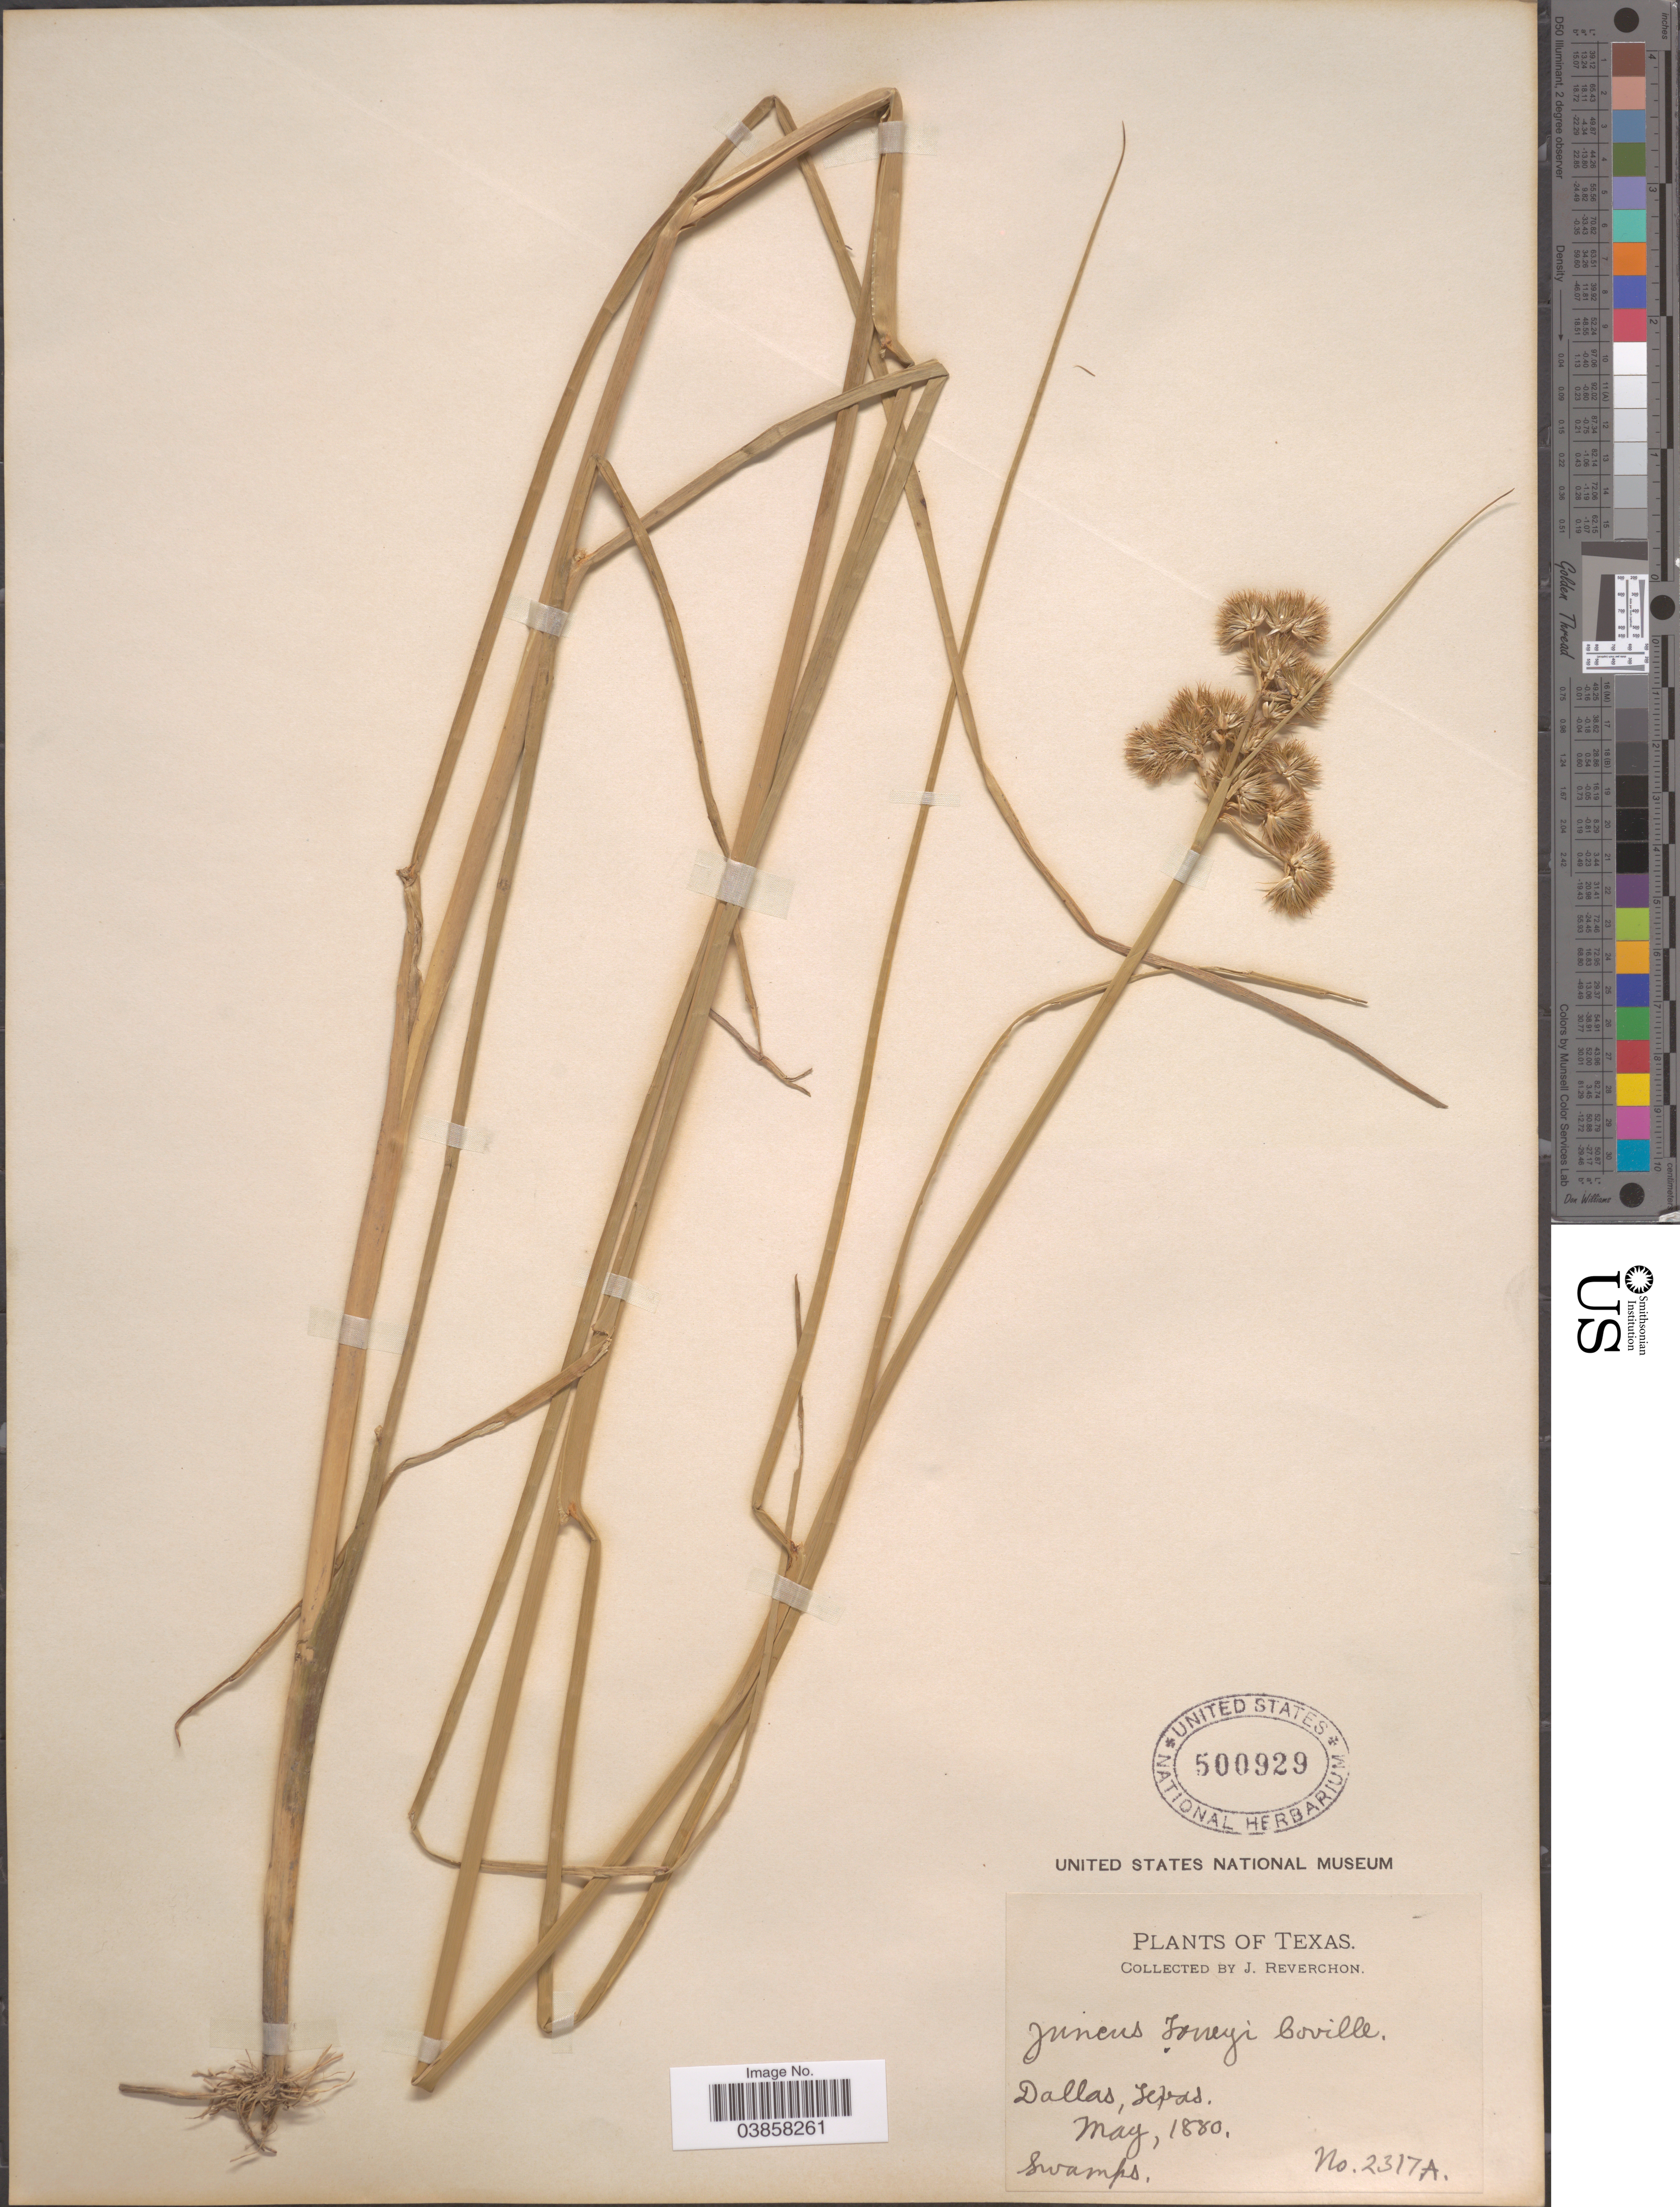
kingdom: Plantae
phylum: Tracheophyta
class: Liliopsida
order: Poales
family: Juncaceae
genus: Juncus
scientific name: Juncus torreyi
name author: Coville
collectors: J. Reverchon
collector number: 2317A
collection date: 1880-05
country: United States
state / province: Texas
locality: Dallas.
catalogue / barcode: US 500929